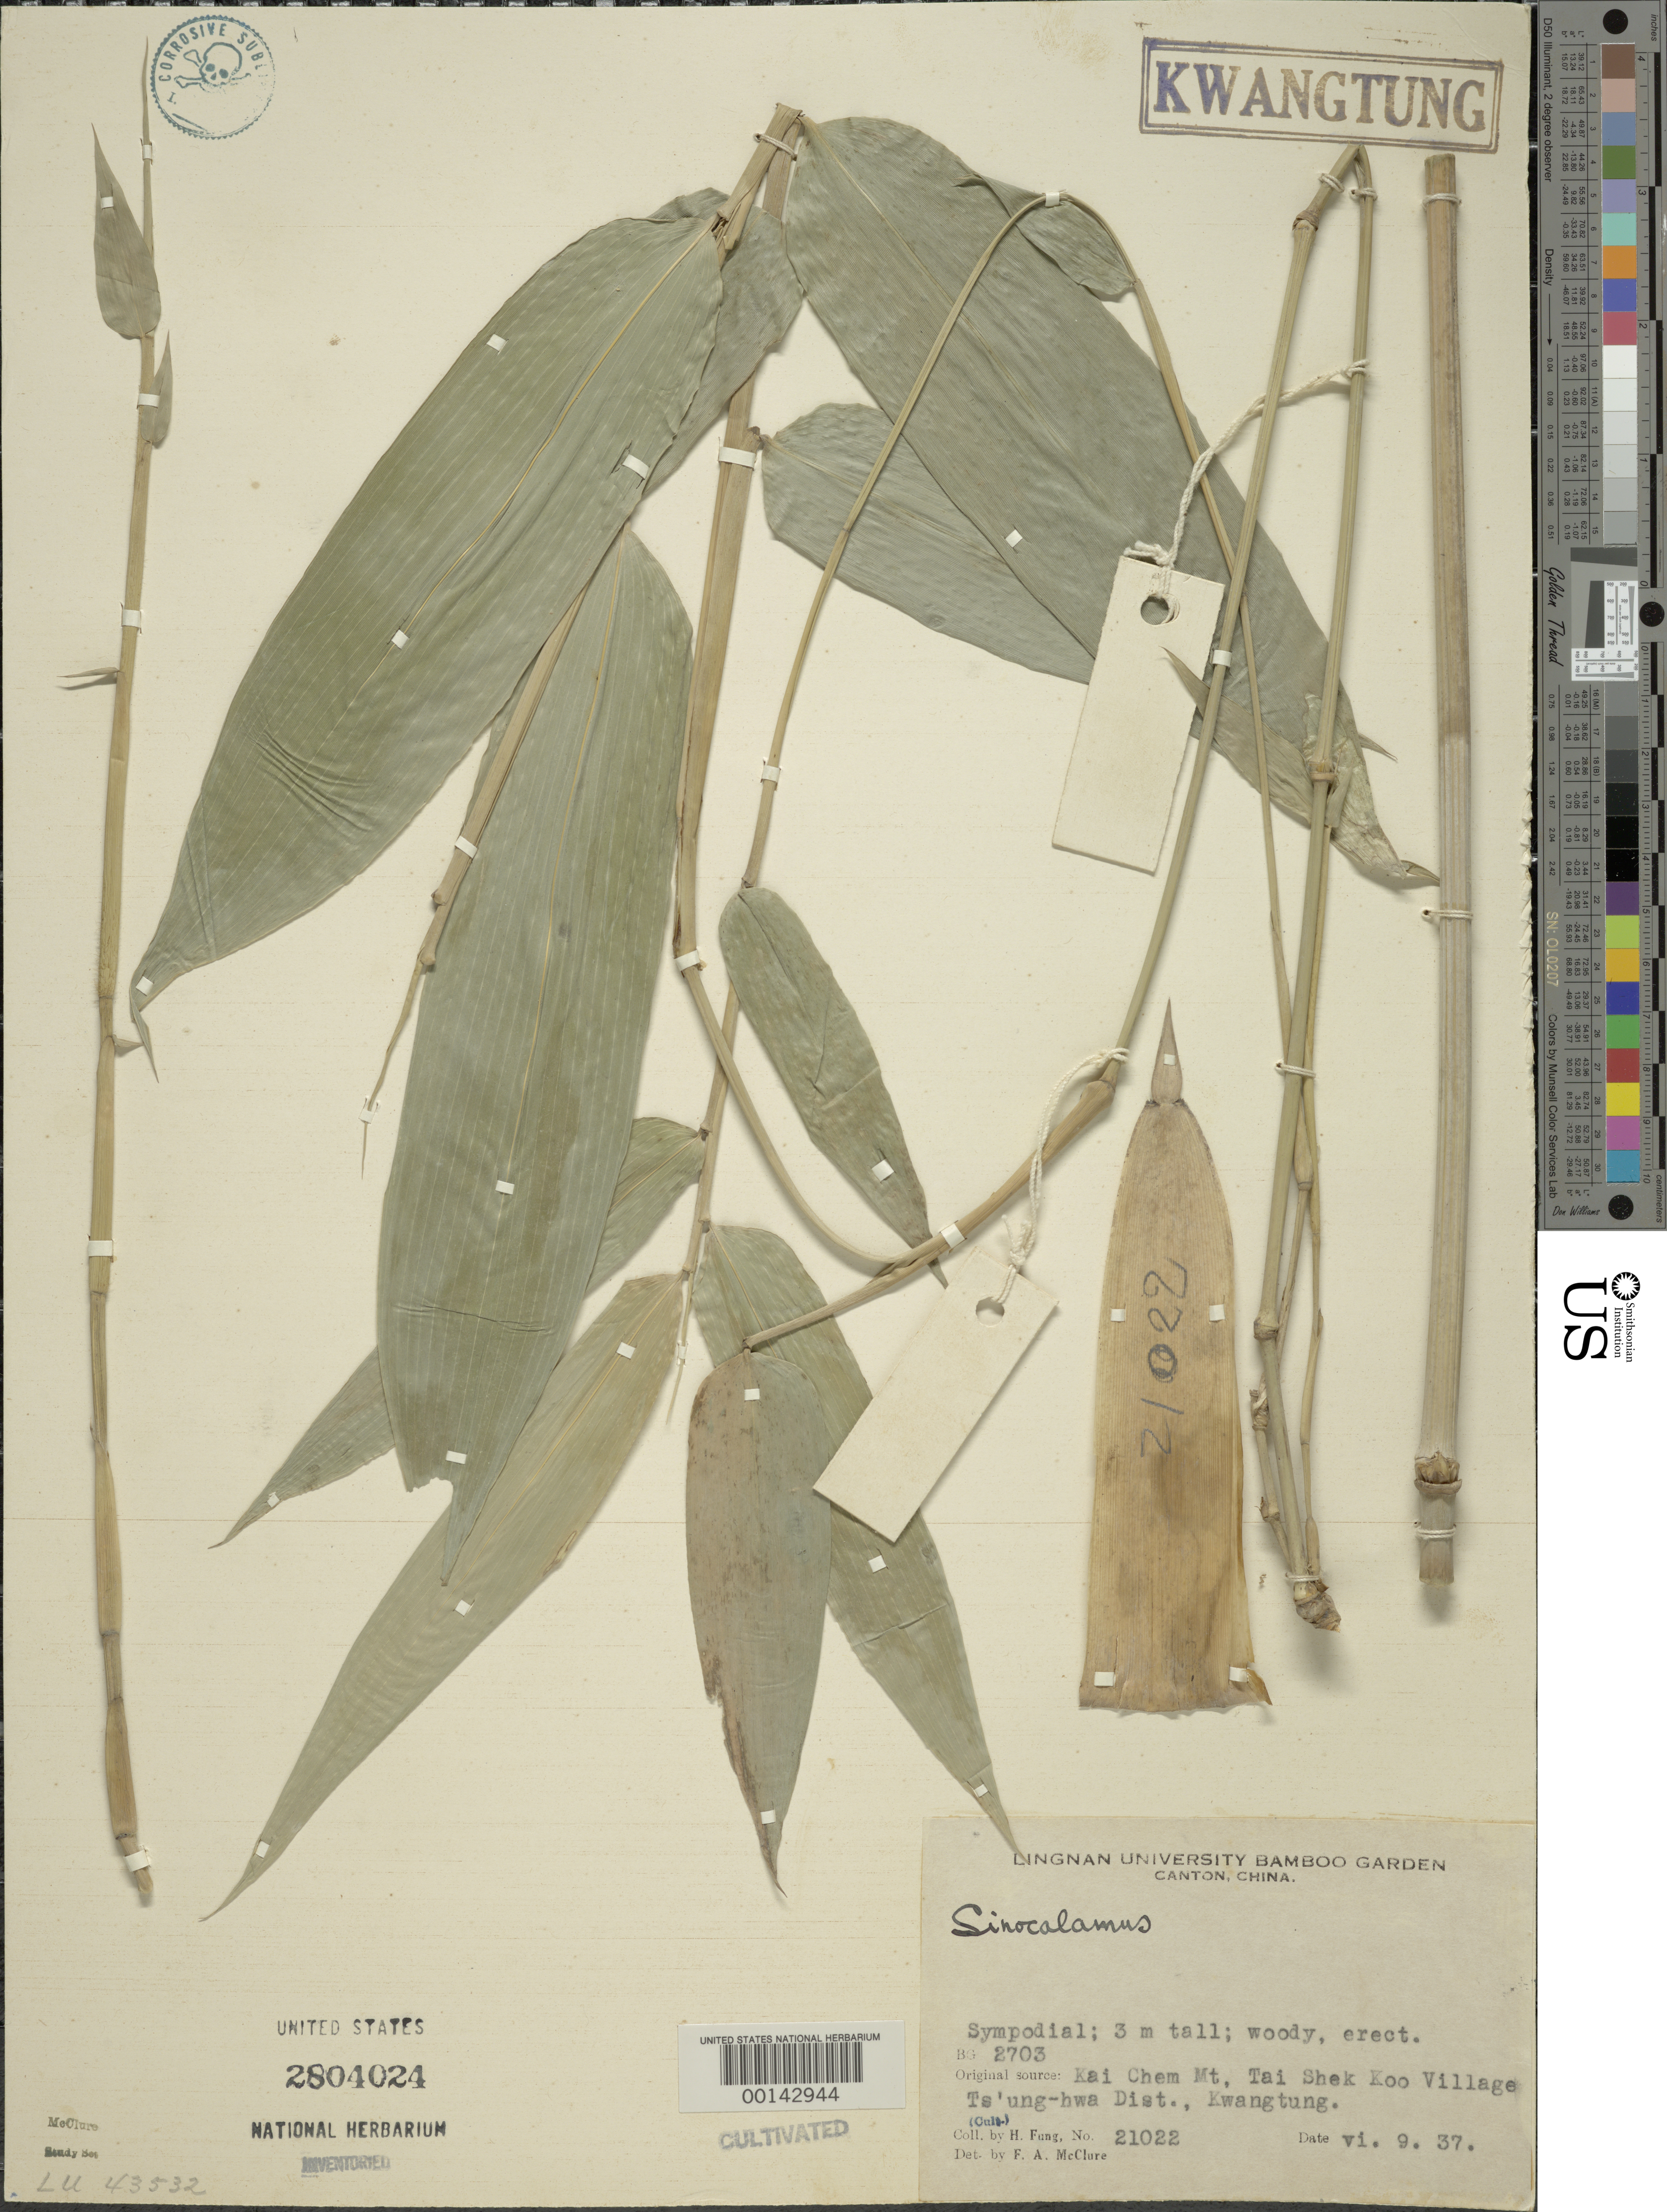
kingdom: Plantae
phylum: Tracheophyta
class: Liliopsida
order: Poales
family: Poaceae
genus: Sinocalamus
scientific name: Sinocalamus sp.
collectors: H. L. Fung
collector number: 21022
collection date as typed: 09 Jun 1937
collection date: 1937-06-09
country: China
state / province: Guangdong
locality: Lingnan Univ. B.G.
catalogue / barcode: US 2804024